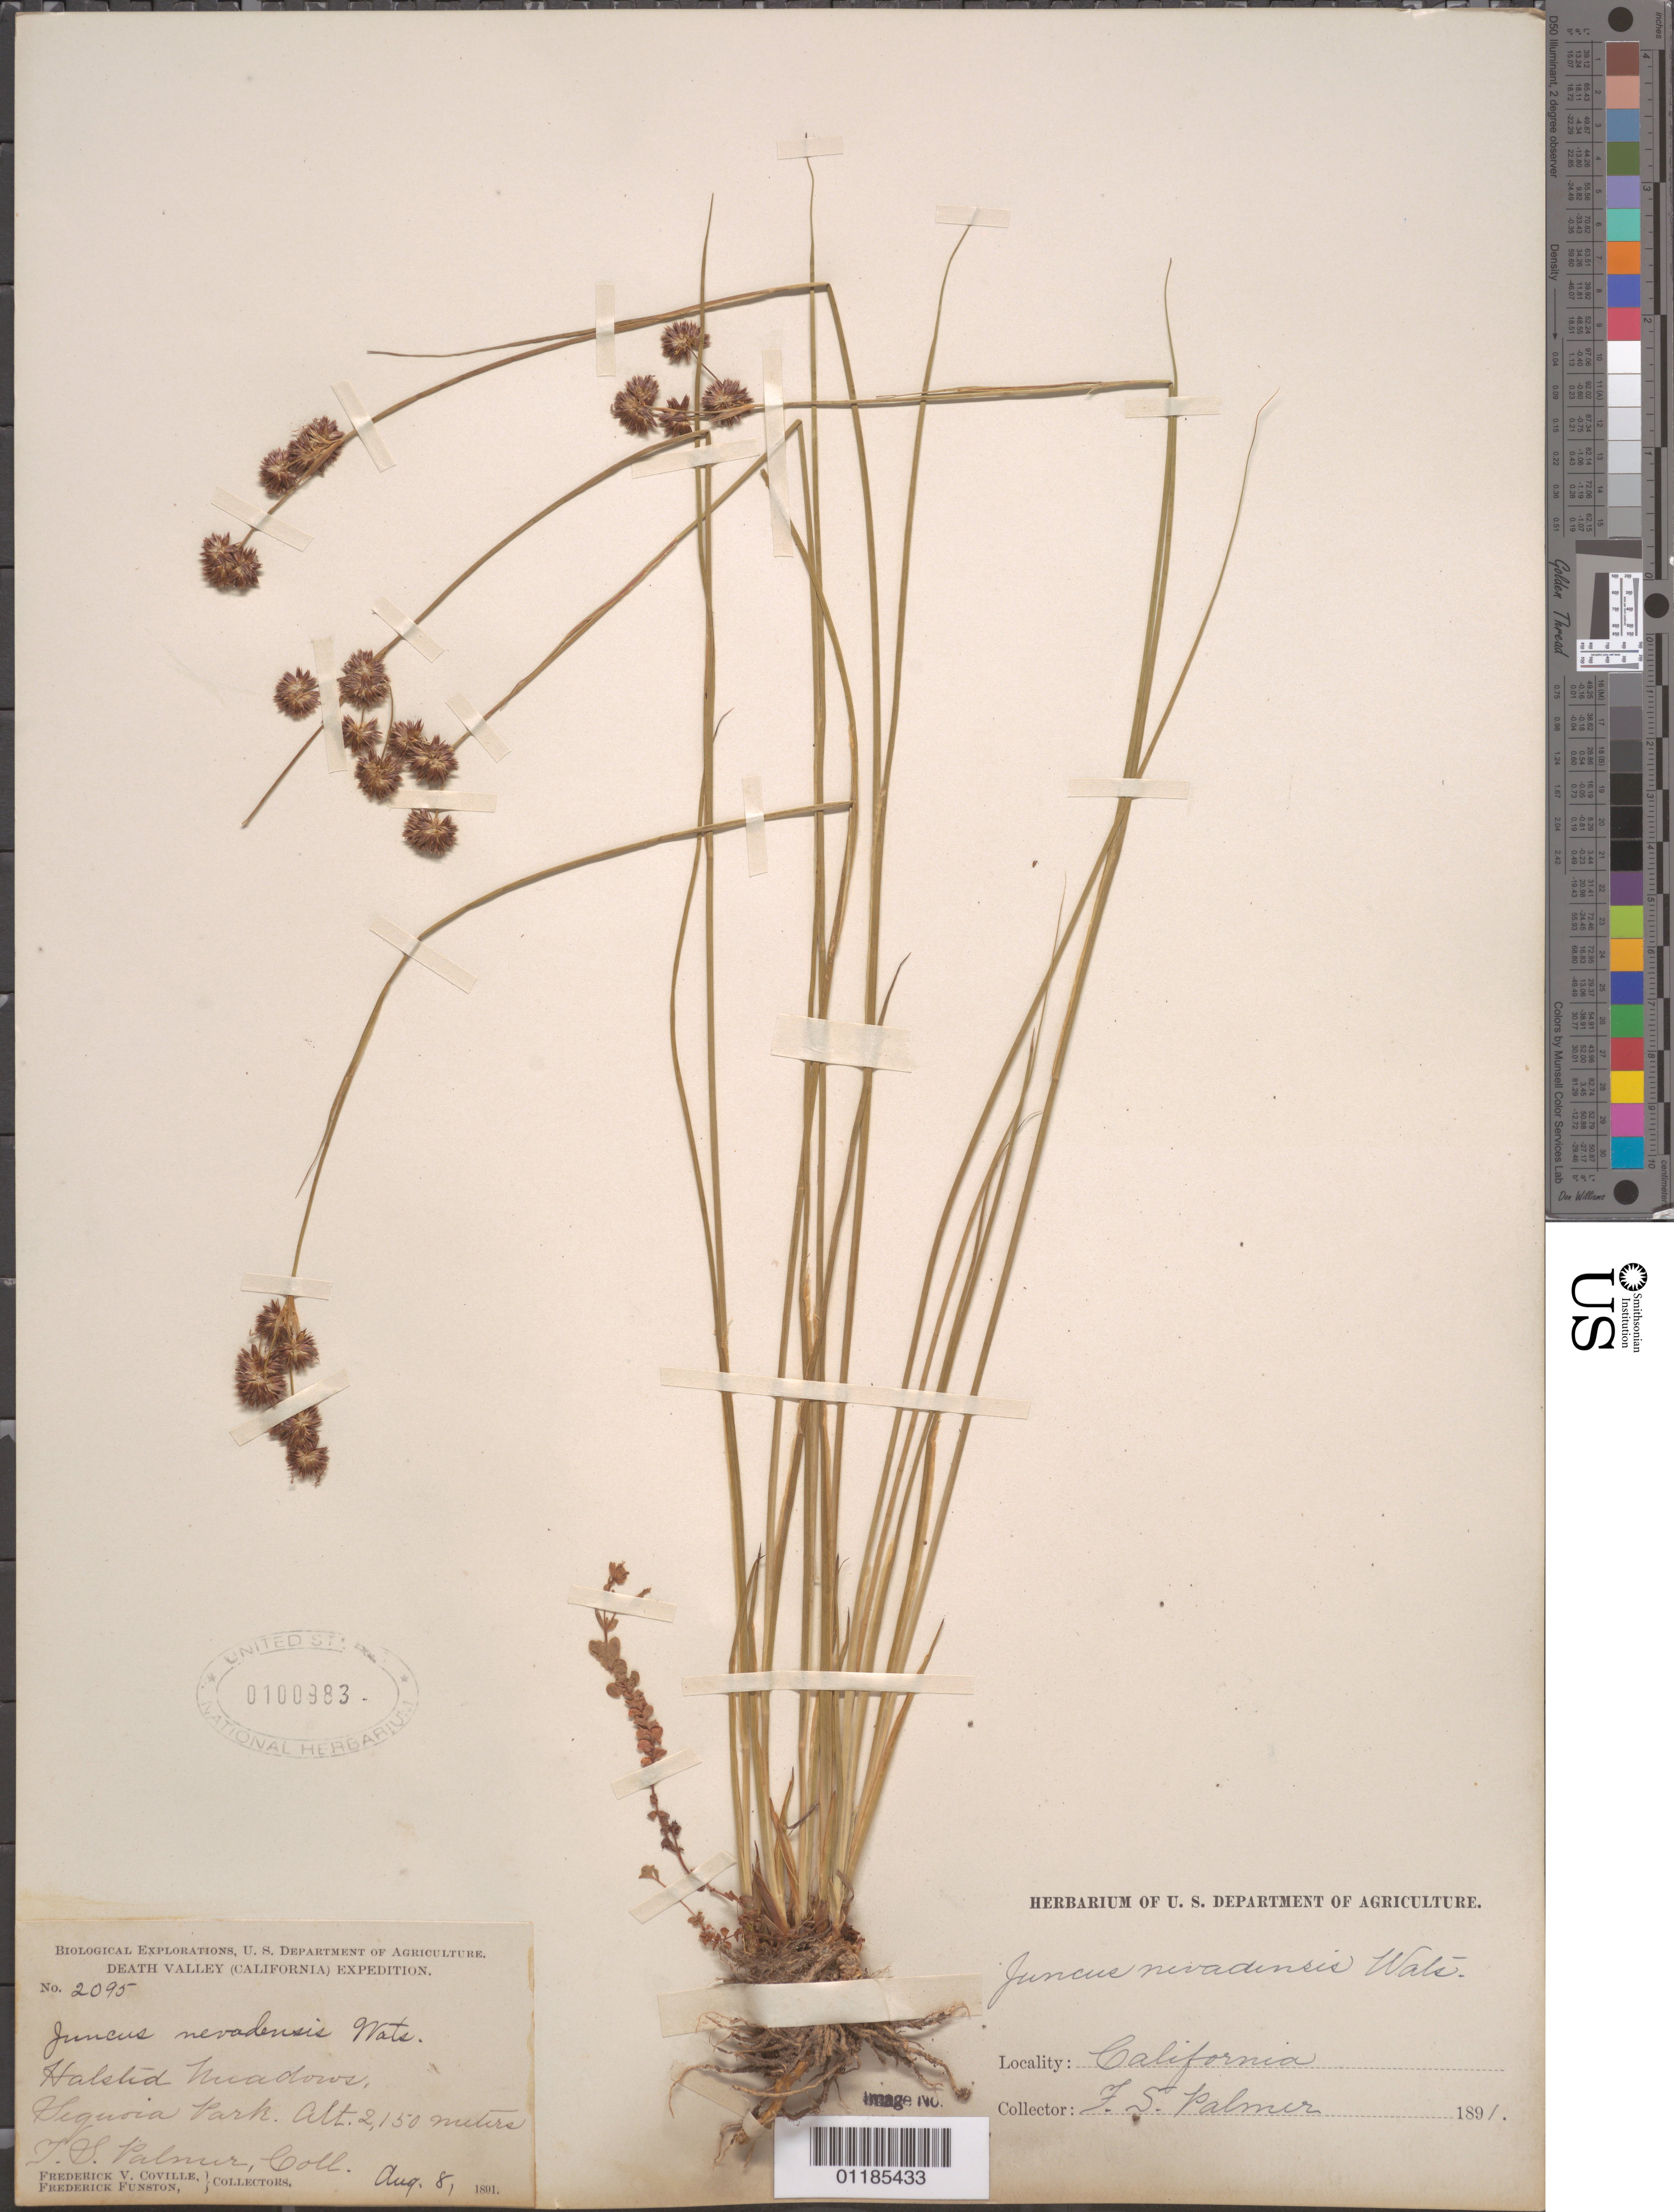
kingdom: Plantae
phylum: Tracheophyta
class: Liliopsida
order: Poales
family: Juncaceae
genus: Juncus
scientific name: Juncus nevadensis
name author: S. Watson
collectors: T. S. Palmer, F. V. Coville & F. Funston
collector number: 2095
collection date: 1891-08-08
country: United States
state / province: California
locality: Halstead Meadow, Sequoia Park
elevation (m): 655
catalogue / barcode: US 100983